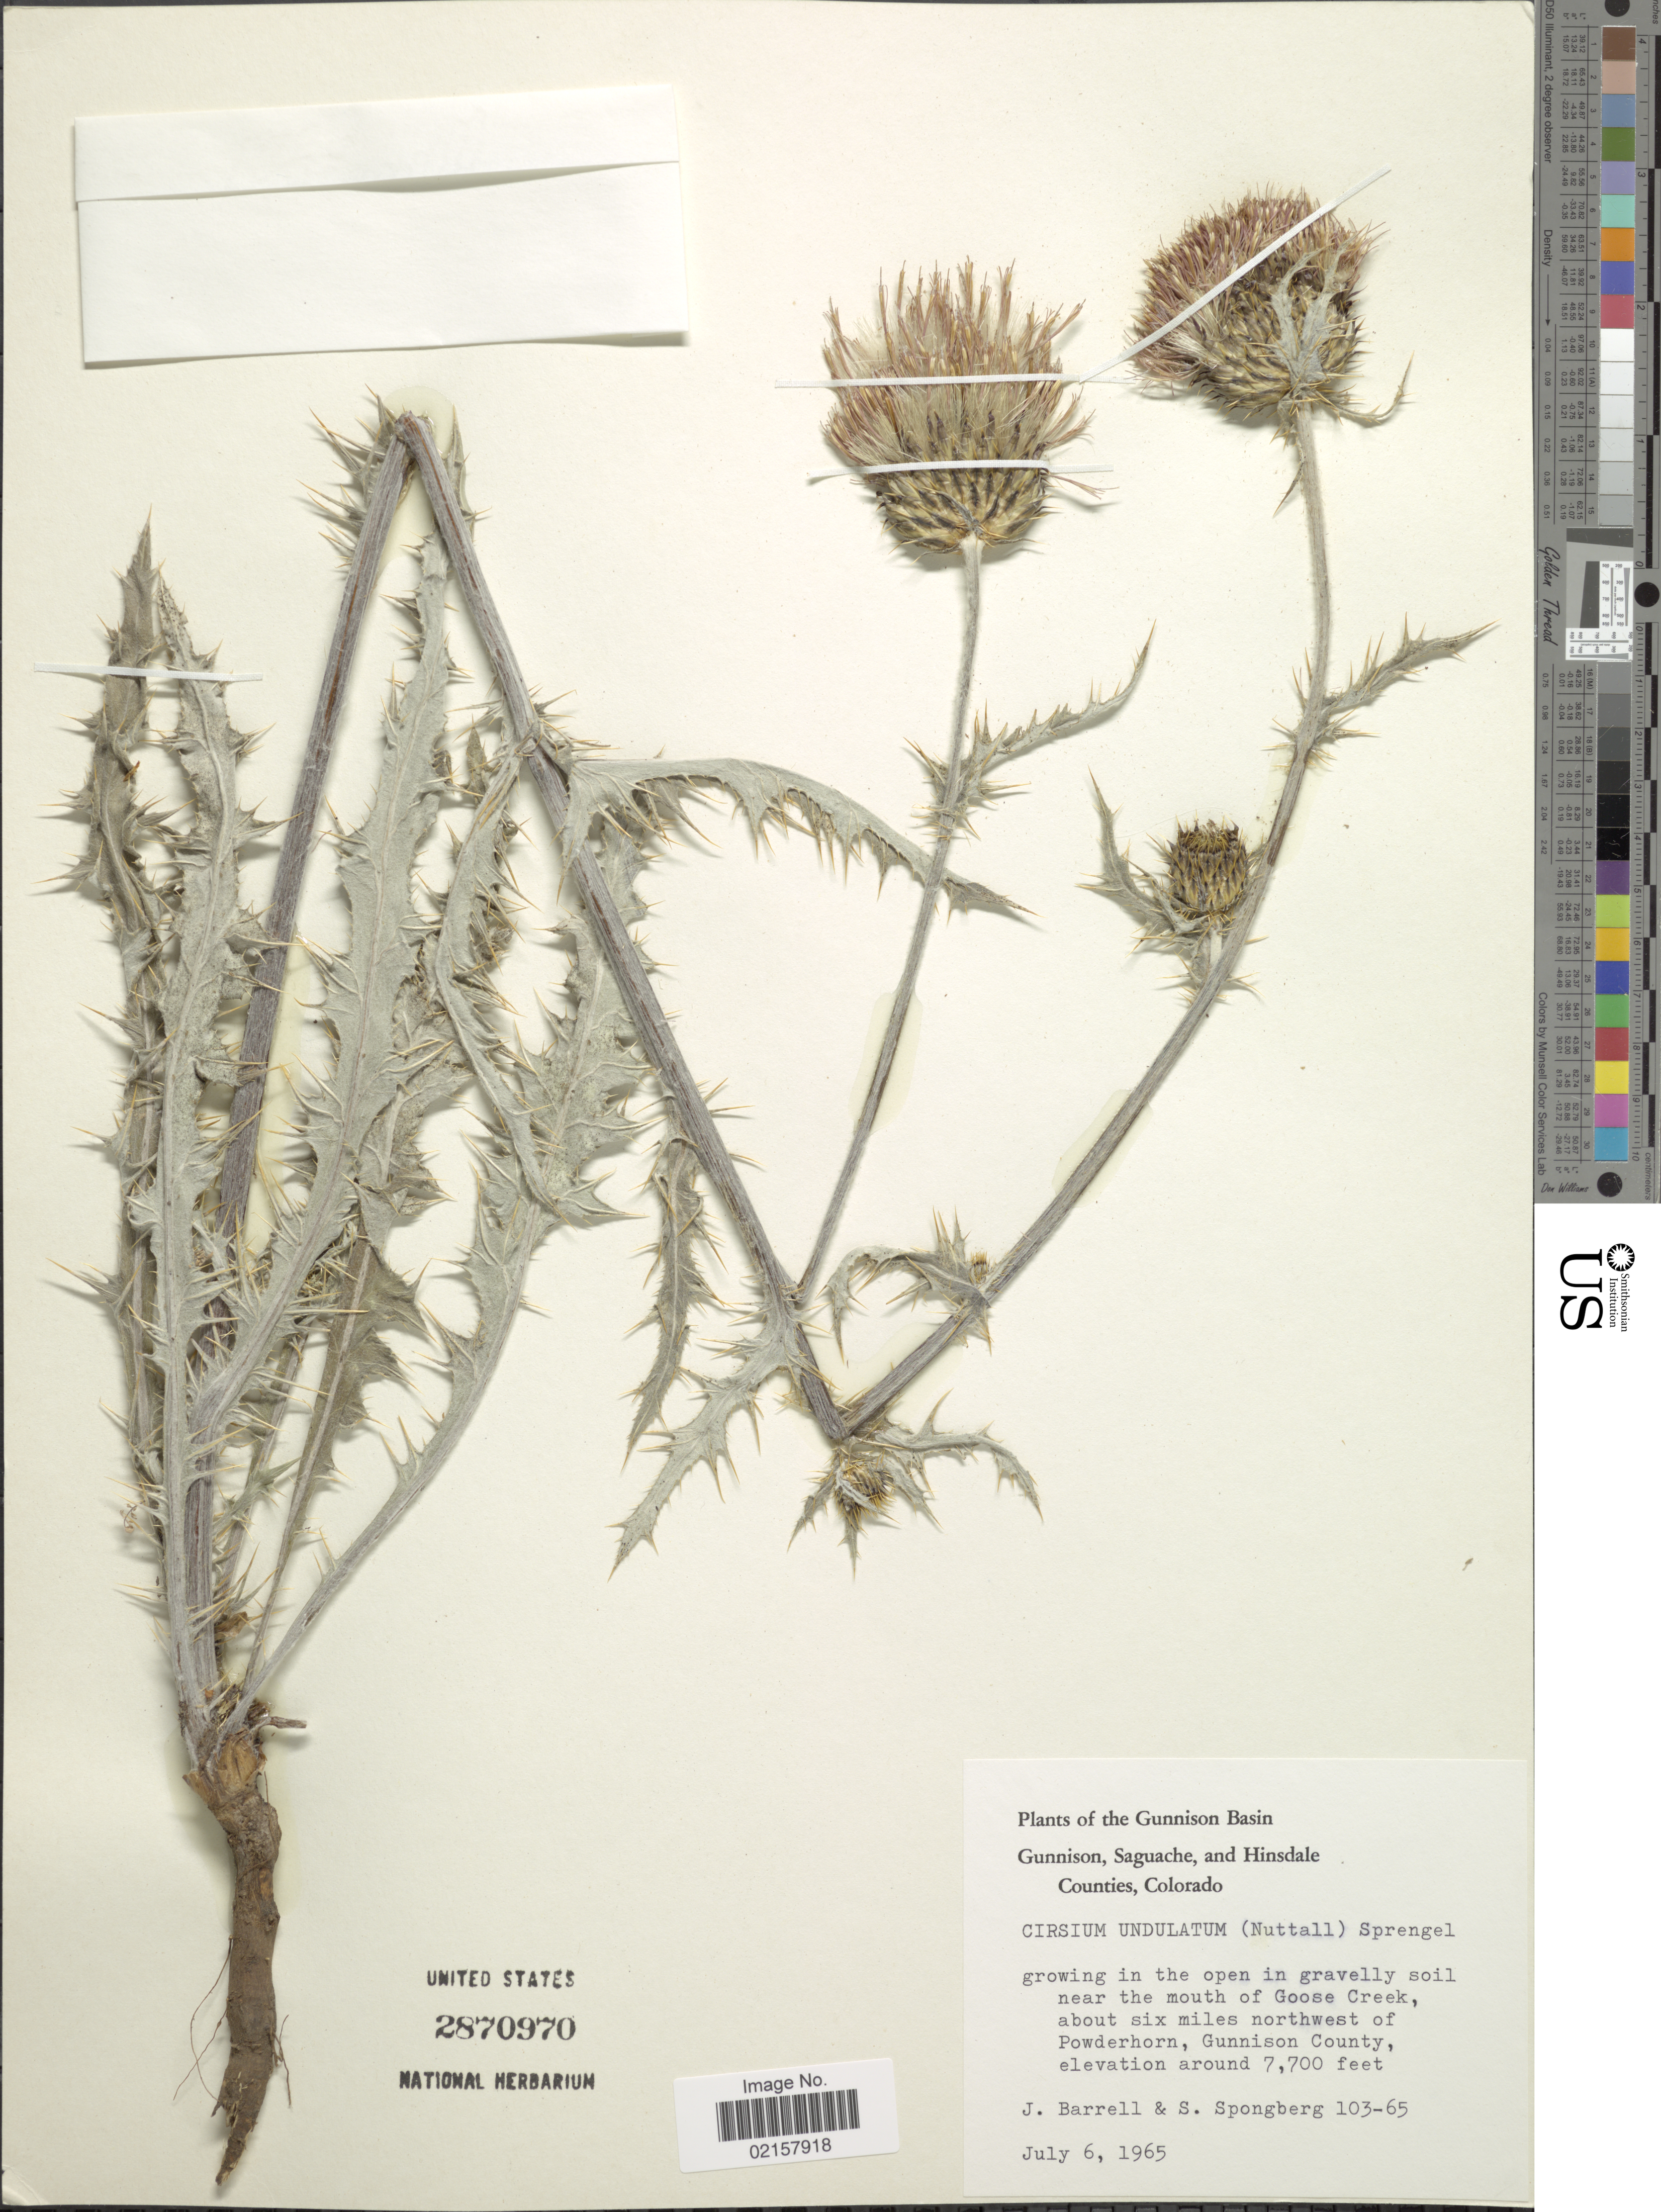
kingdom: Plantae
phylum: Tracheophyta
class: Magnoliopsida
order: Asterales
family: Asteraceae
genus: Cirsium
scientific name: Cirsium undulatum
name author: (Nutt.) Spreng.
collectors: J. Barrell & S. A.Spongberg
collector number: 103-65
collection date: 1965-07-06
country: United States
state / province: Colorado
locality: Gunnison Basin, Gunnison, Saguache, and Hinsdale Counties, near the mouth of Goose Creek, about six miles northwest of Powderhorn, Gunnison County.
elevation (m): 2347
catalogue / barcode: US 2870970